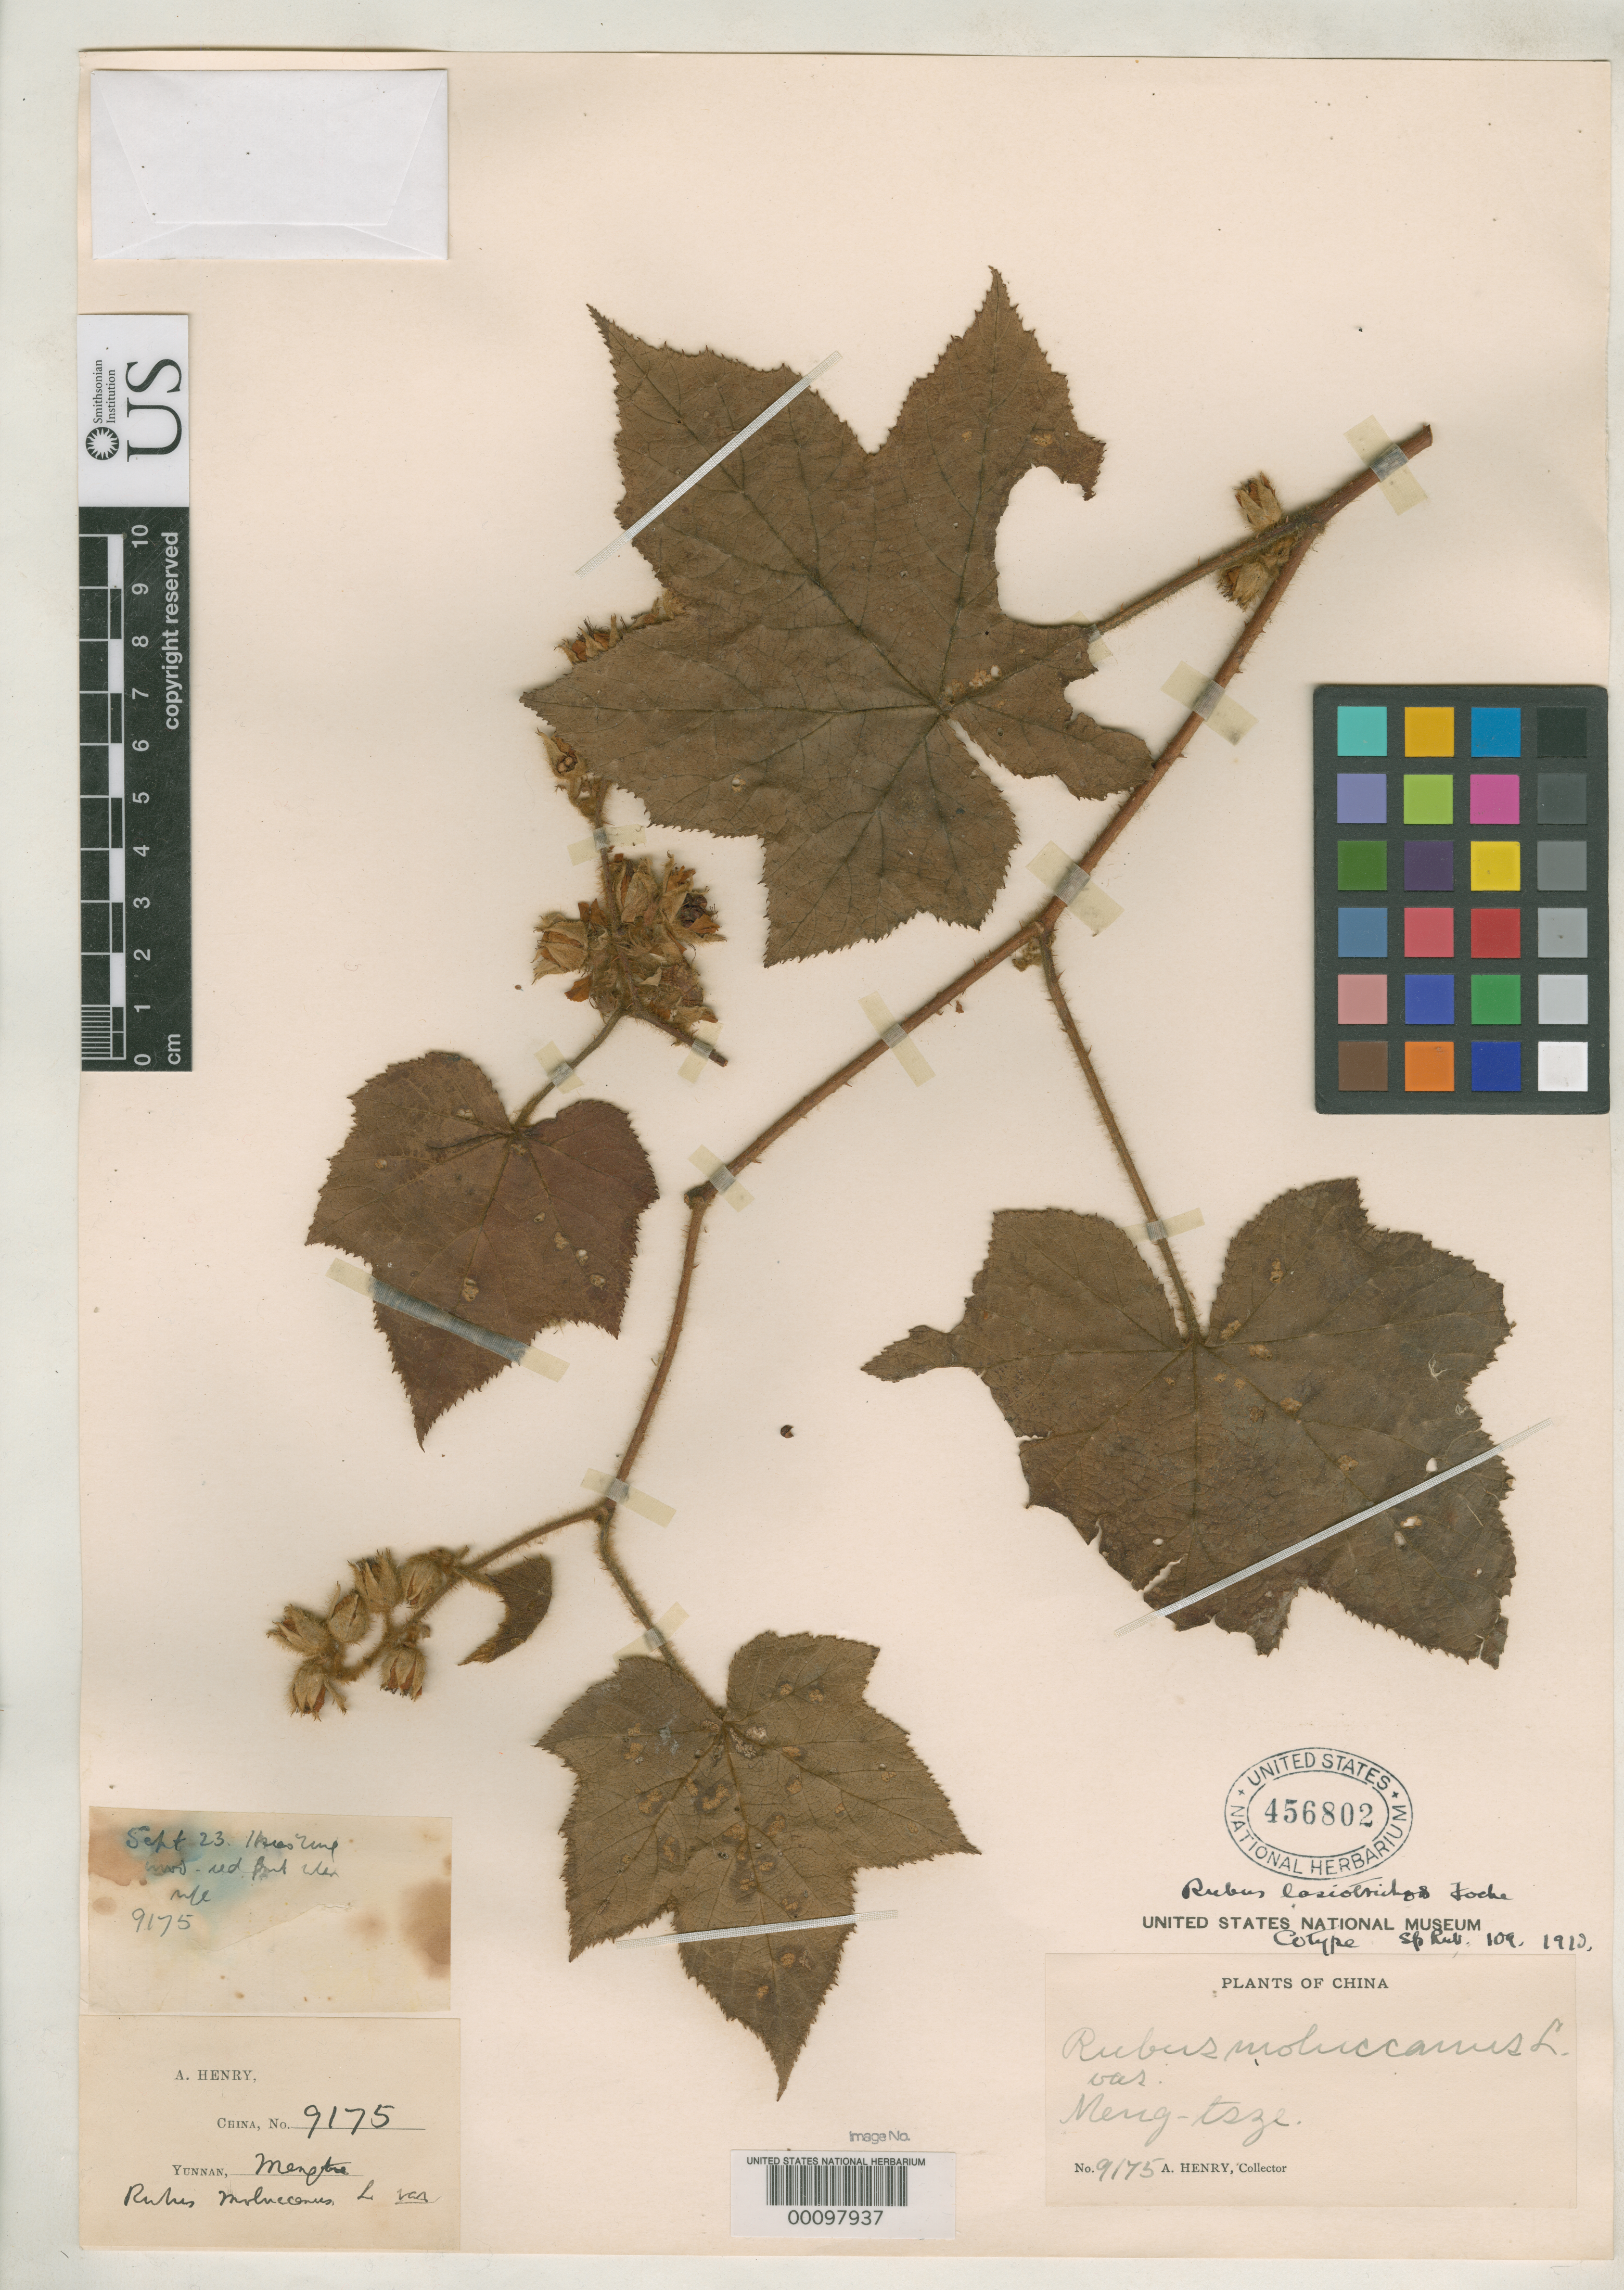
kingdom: Plantae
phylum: Tracheophyta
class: Magnoliopsida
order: Rosales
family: Rosaceae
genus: Rubus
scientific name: Rubus lasiotrichos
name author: Focke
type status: Isotype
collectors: A. Henry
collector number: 9175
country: China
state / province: Yunnan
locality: Meng-tsze.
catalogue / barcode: US 456802